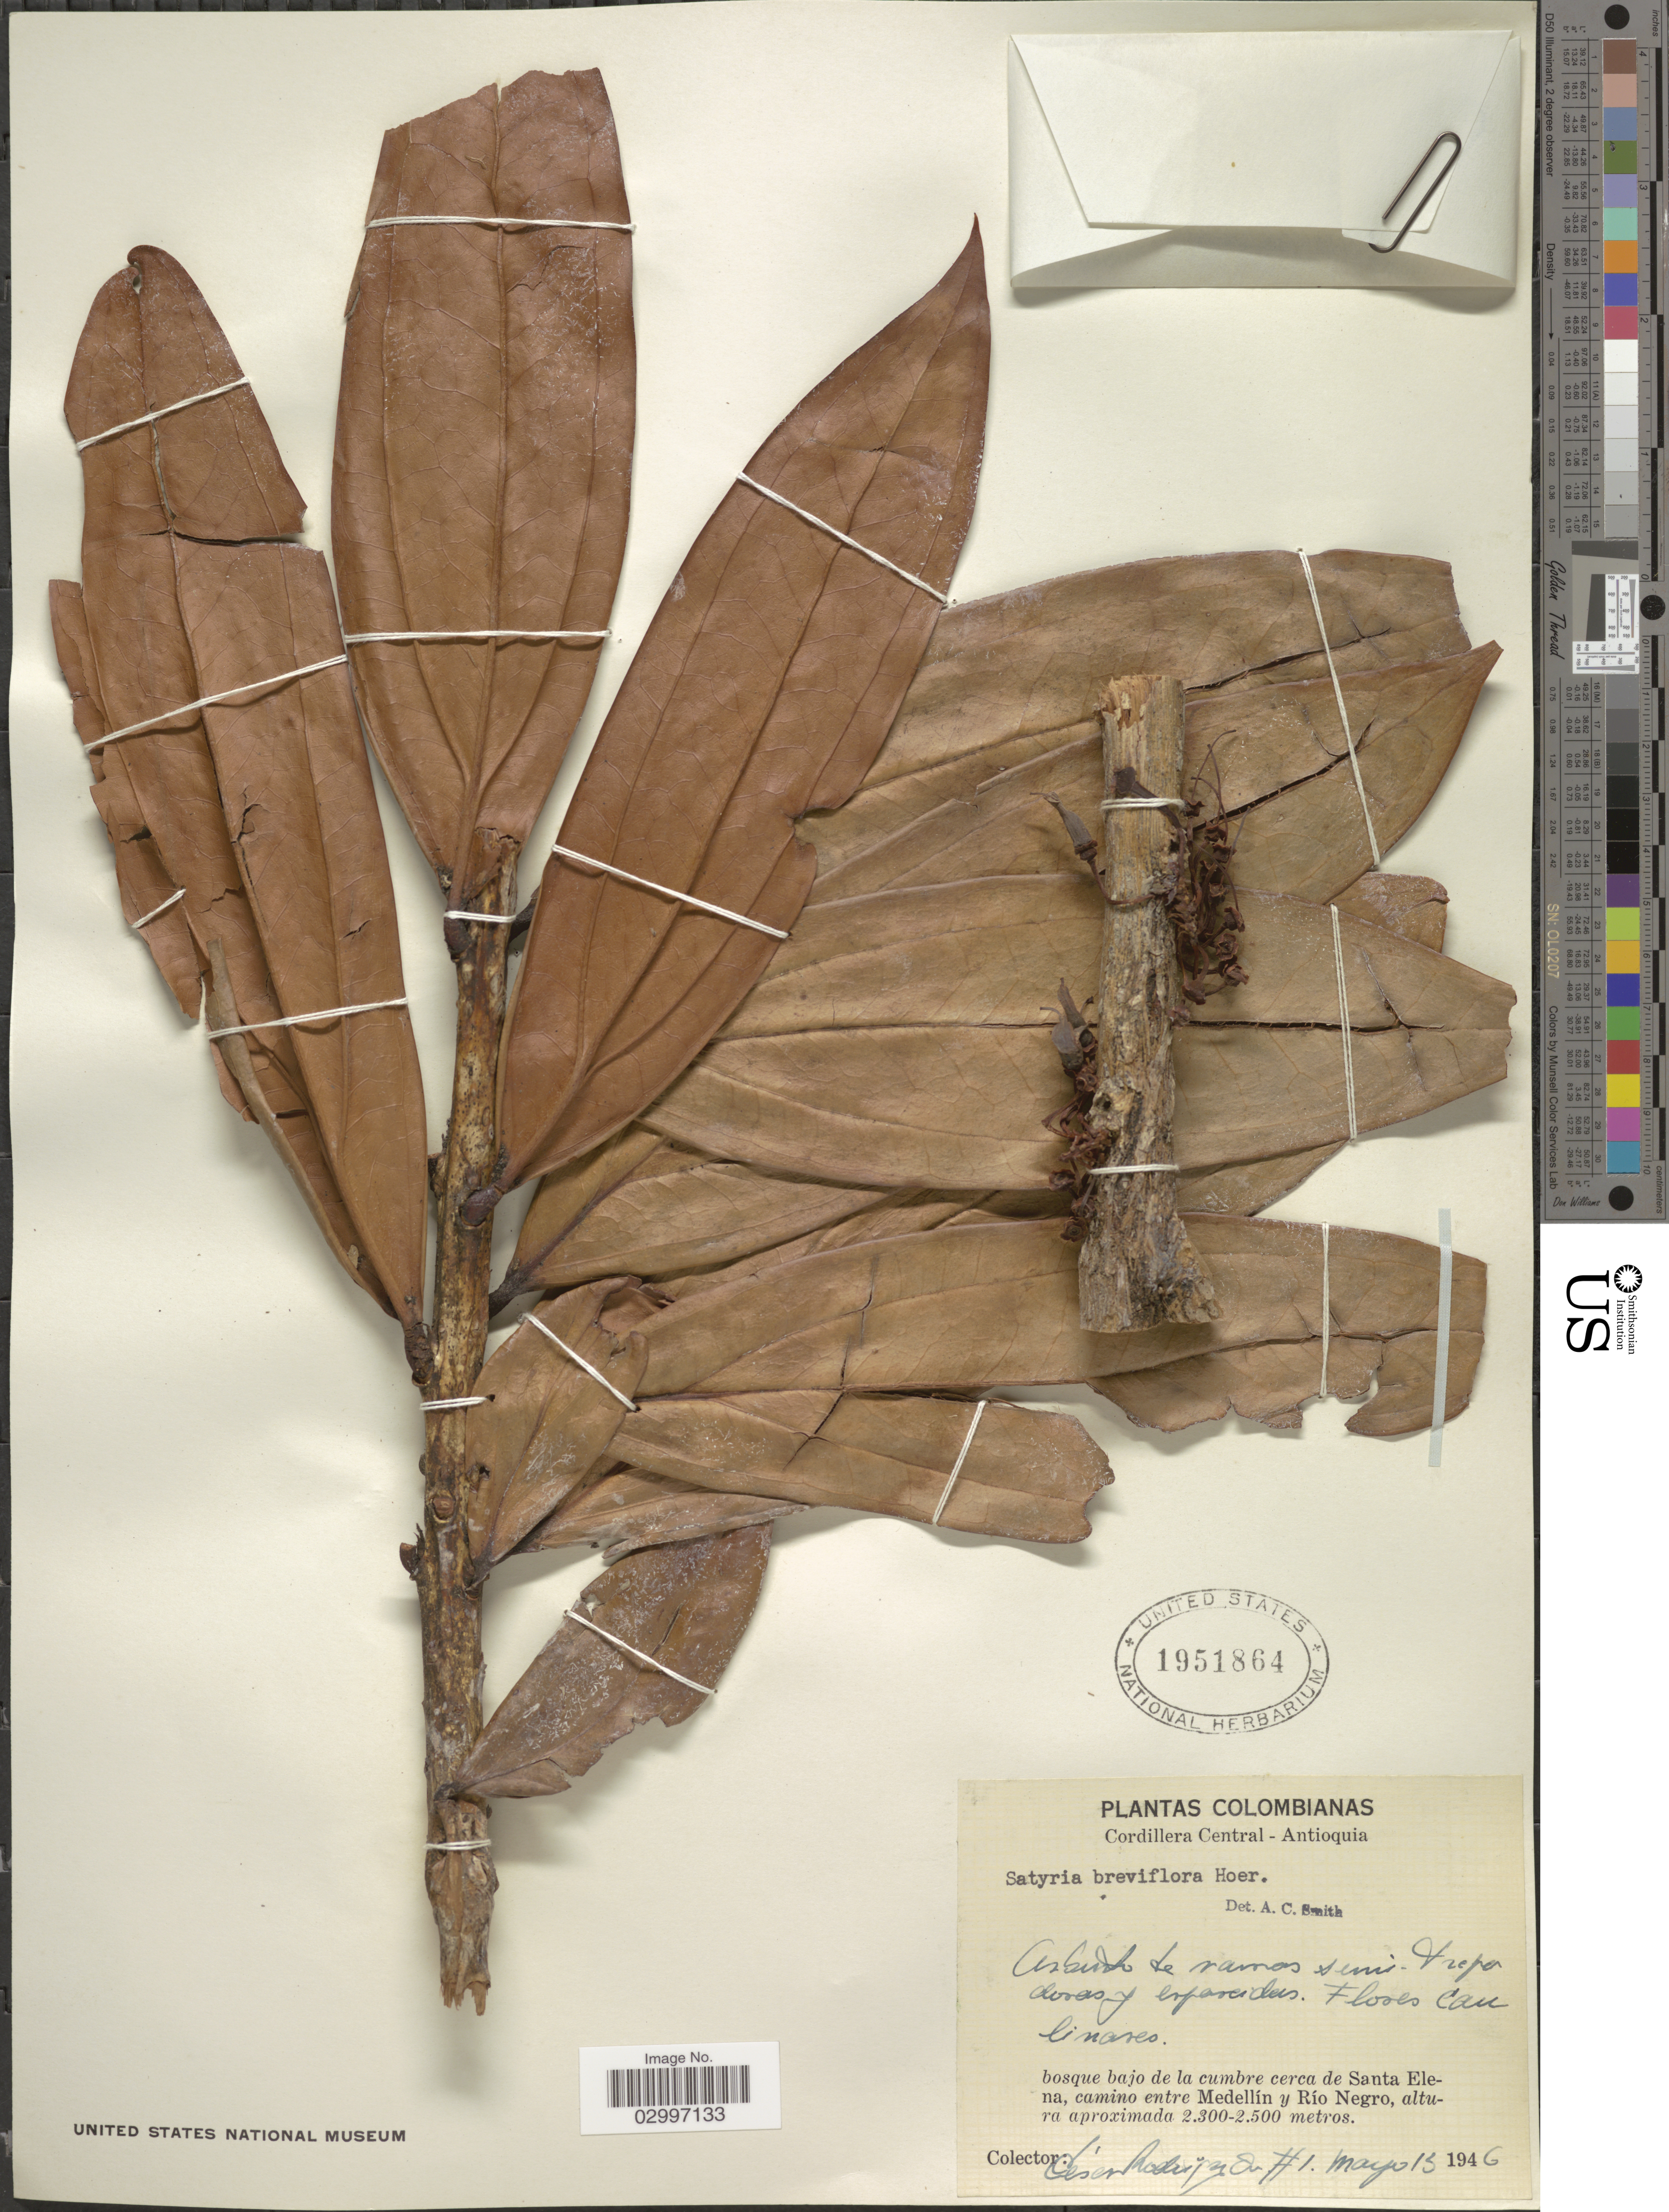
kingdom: Plantae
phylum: Tracheophyta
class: Magnoliopsida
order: Ericales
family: Ericaceae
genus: Satyria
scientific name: Satyria breviflora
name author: Hoerold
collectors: C. Rodríguez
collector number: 1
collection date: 1946-05-13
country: Colombia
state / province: Antioquia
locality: Cordillera Central, bosques bajo de la cerca de Santa Elena, camino entre Medellín y Río Negro.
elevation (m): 2300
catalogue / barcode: US 1951864